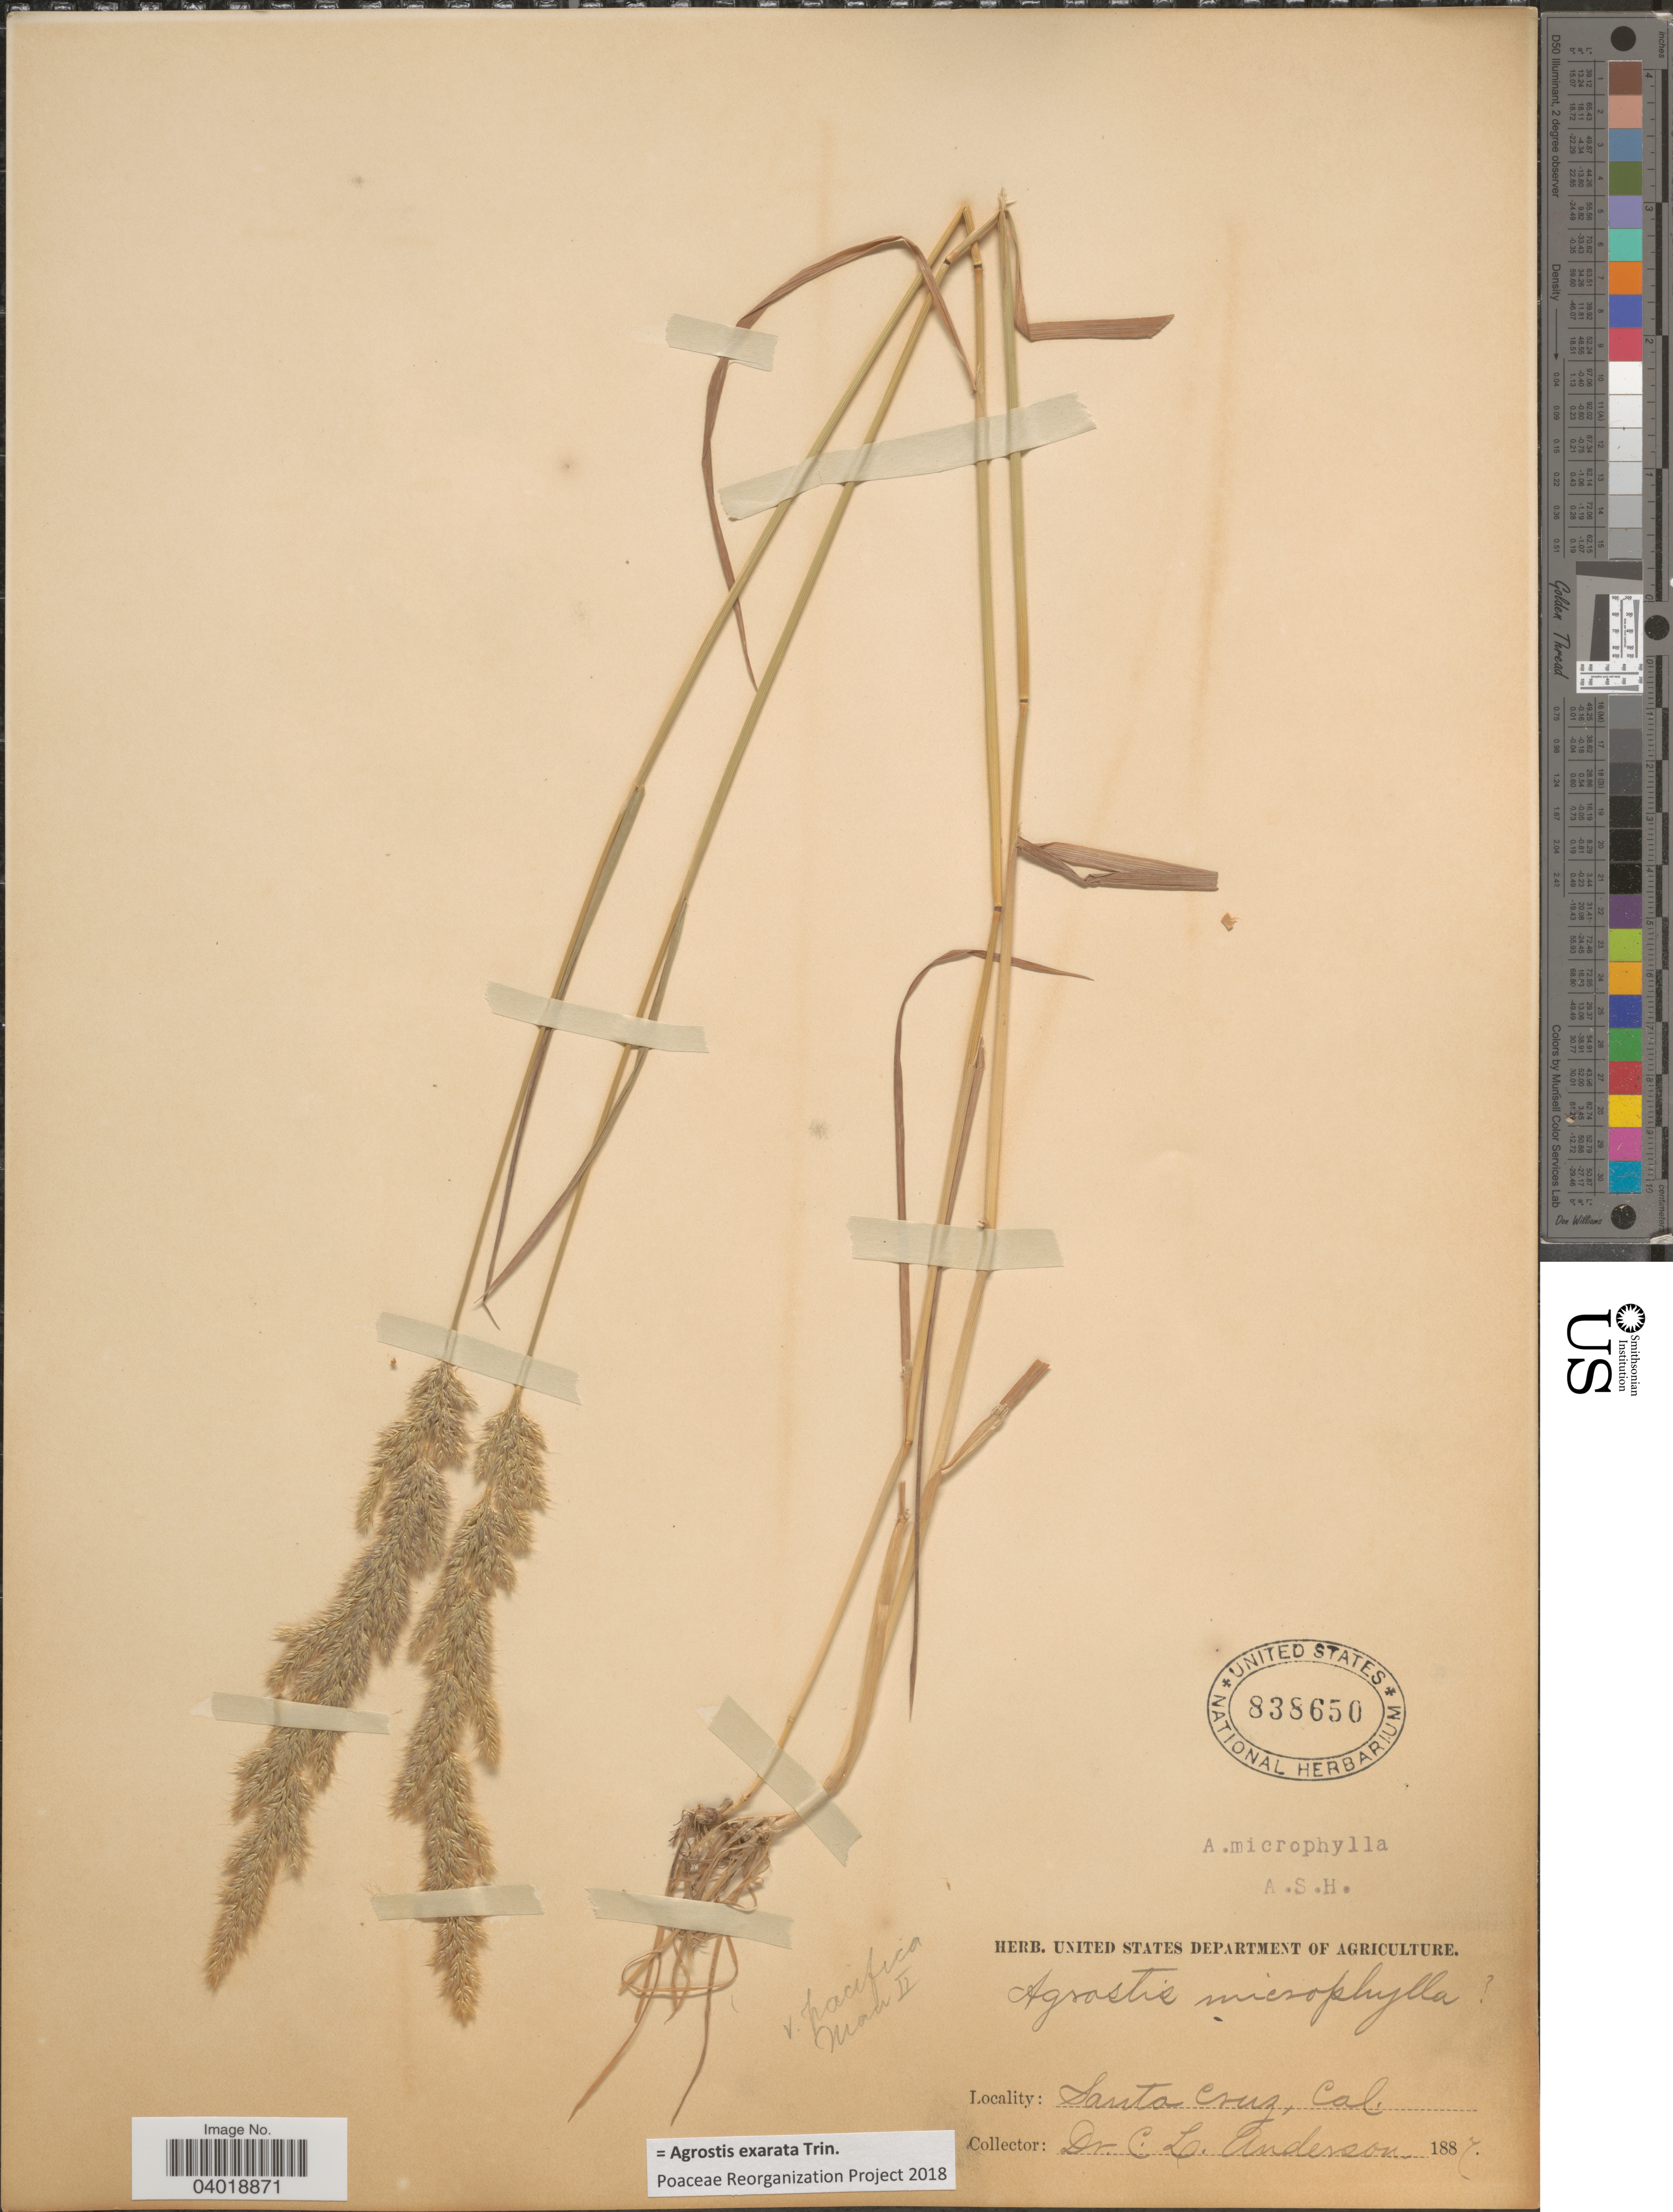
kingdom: Plantae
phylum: Tracheophyta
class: Liliopsida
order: Poales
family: Poaceae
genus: Agrostis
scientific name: Agrostis exarata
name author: Trin.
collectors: C. L. Anderson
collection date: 1887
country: United States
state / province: California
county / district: Santa Cruz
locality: Santa Cruz.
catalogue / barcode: US 838650